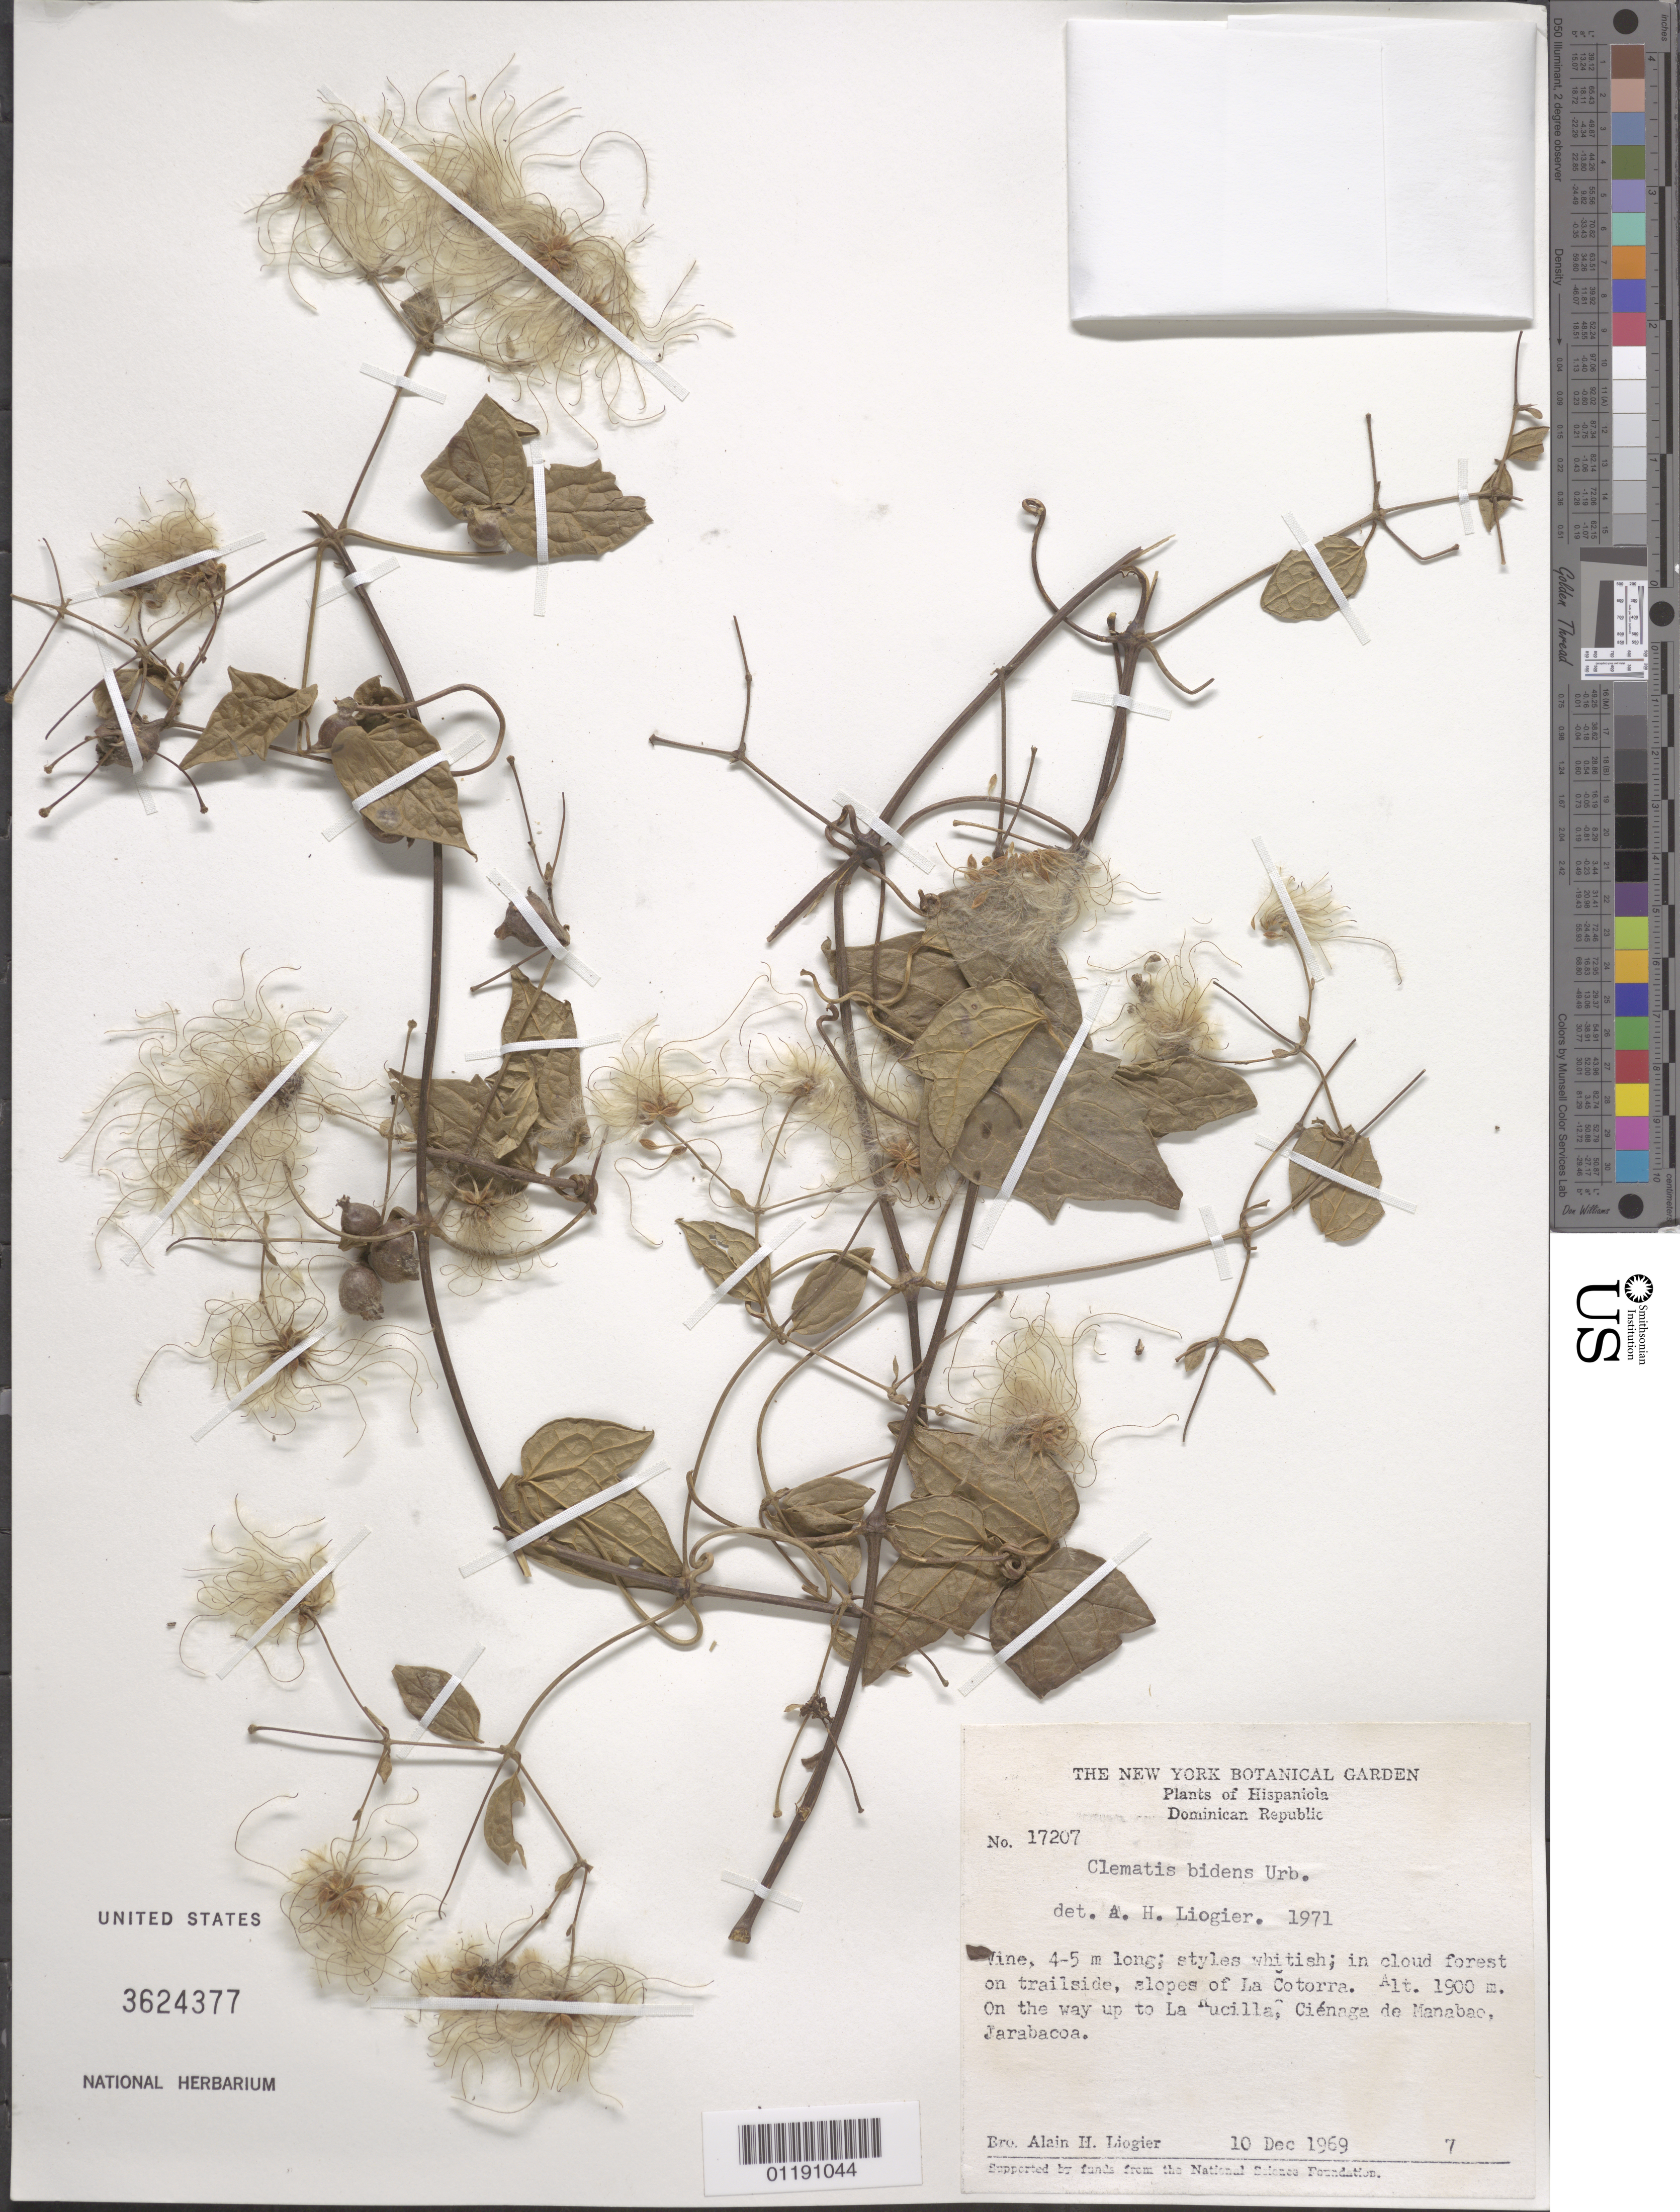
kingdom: Plantae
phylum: Tracheophyta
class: Magnoliopsida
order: Ranunculales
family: Ranunculaceae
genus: Clematis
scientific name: Clematis bidens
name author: Urb.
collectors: A. H. Liogier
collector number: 17207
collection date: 1969-12-10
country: Dominican Republic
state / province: La Vega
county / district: Jarabacoa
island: Hispaniola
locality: In cloud forest on trailside, slopes of La Cotorra. On the way up to La Rucilla, Ciénaga de Manabao.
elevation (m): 1500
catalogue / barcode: US 3624377